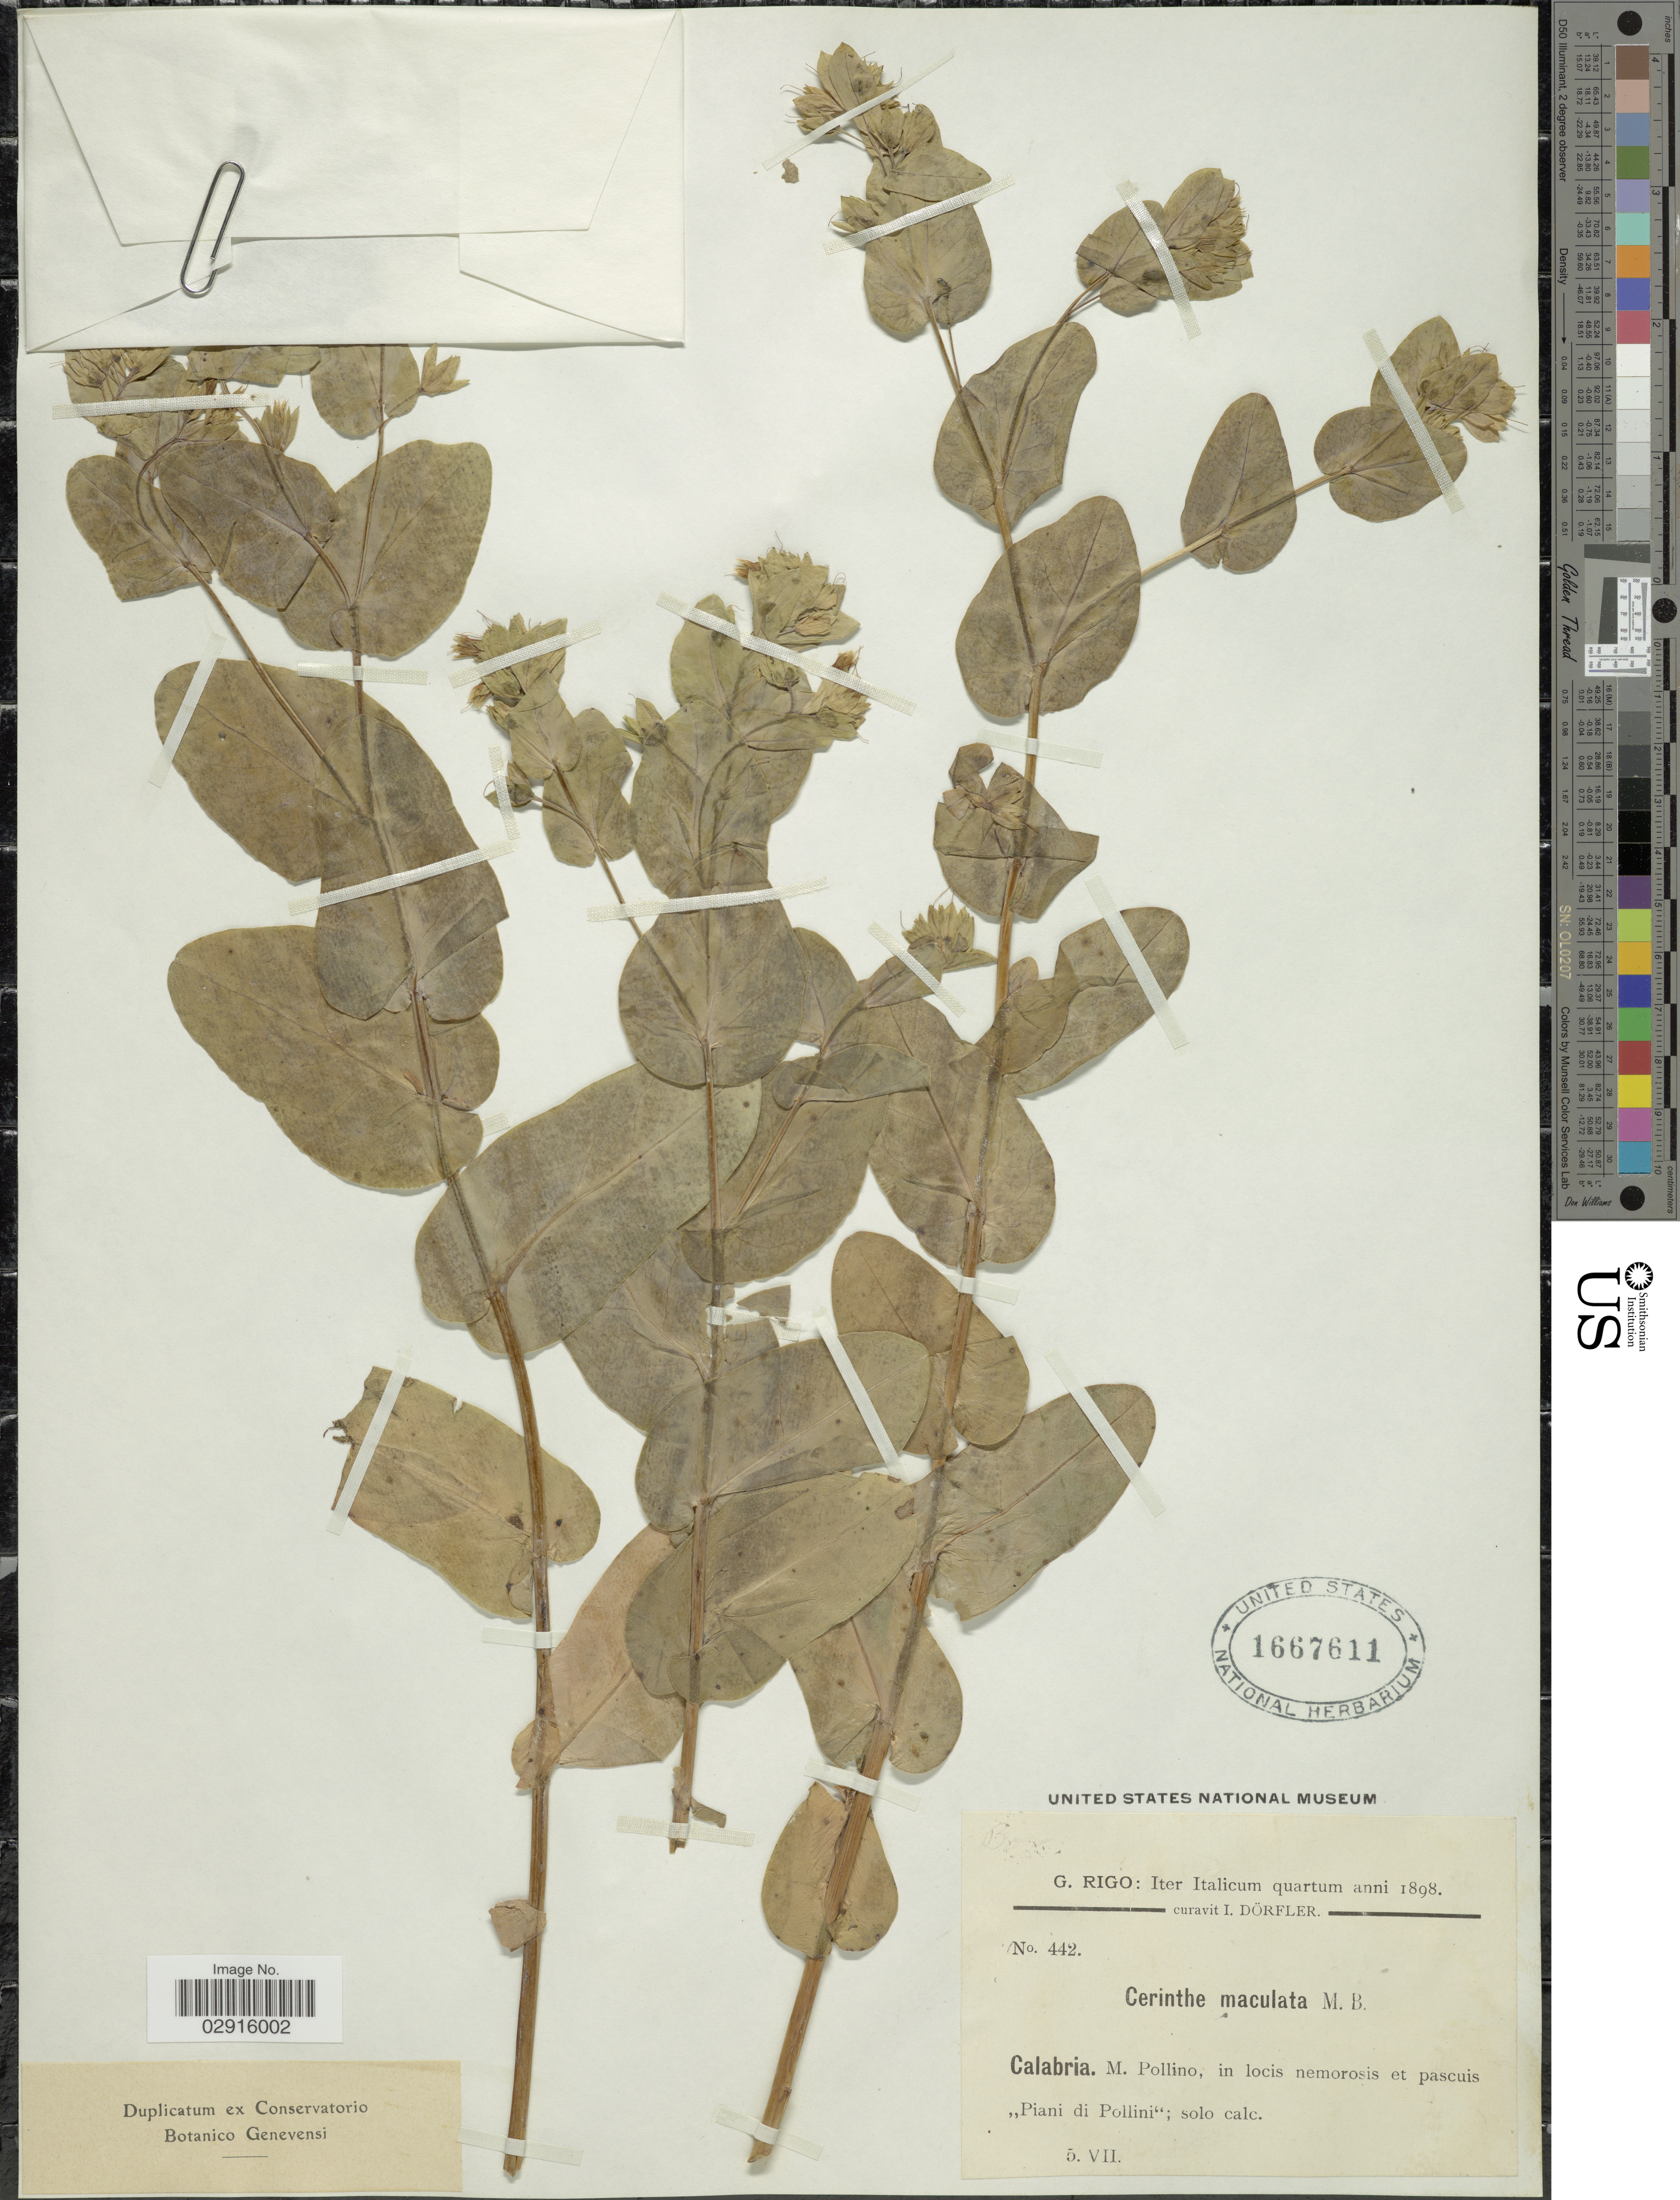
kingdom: Plantae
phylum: Tracheophyta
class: Magnoliopsida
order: Boraginales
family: Boraginaceae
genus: Cerinthe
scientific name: Cerinthe maculata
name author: L.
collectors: G. Rigo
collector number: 442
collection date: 1898-07-05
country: Italy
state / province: Calabria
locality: M. Pollino, in locis nemorosis et pascuis "Piani di Pollini", solo calc.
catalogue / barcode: US 1667611